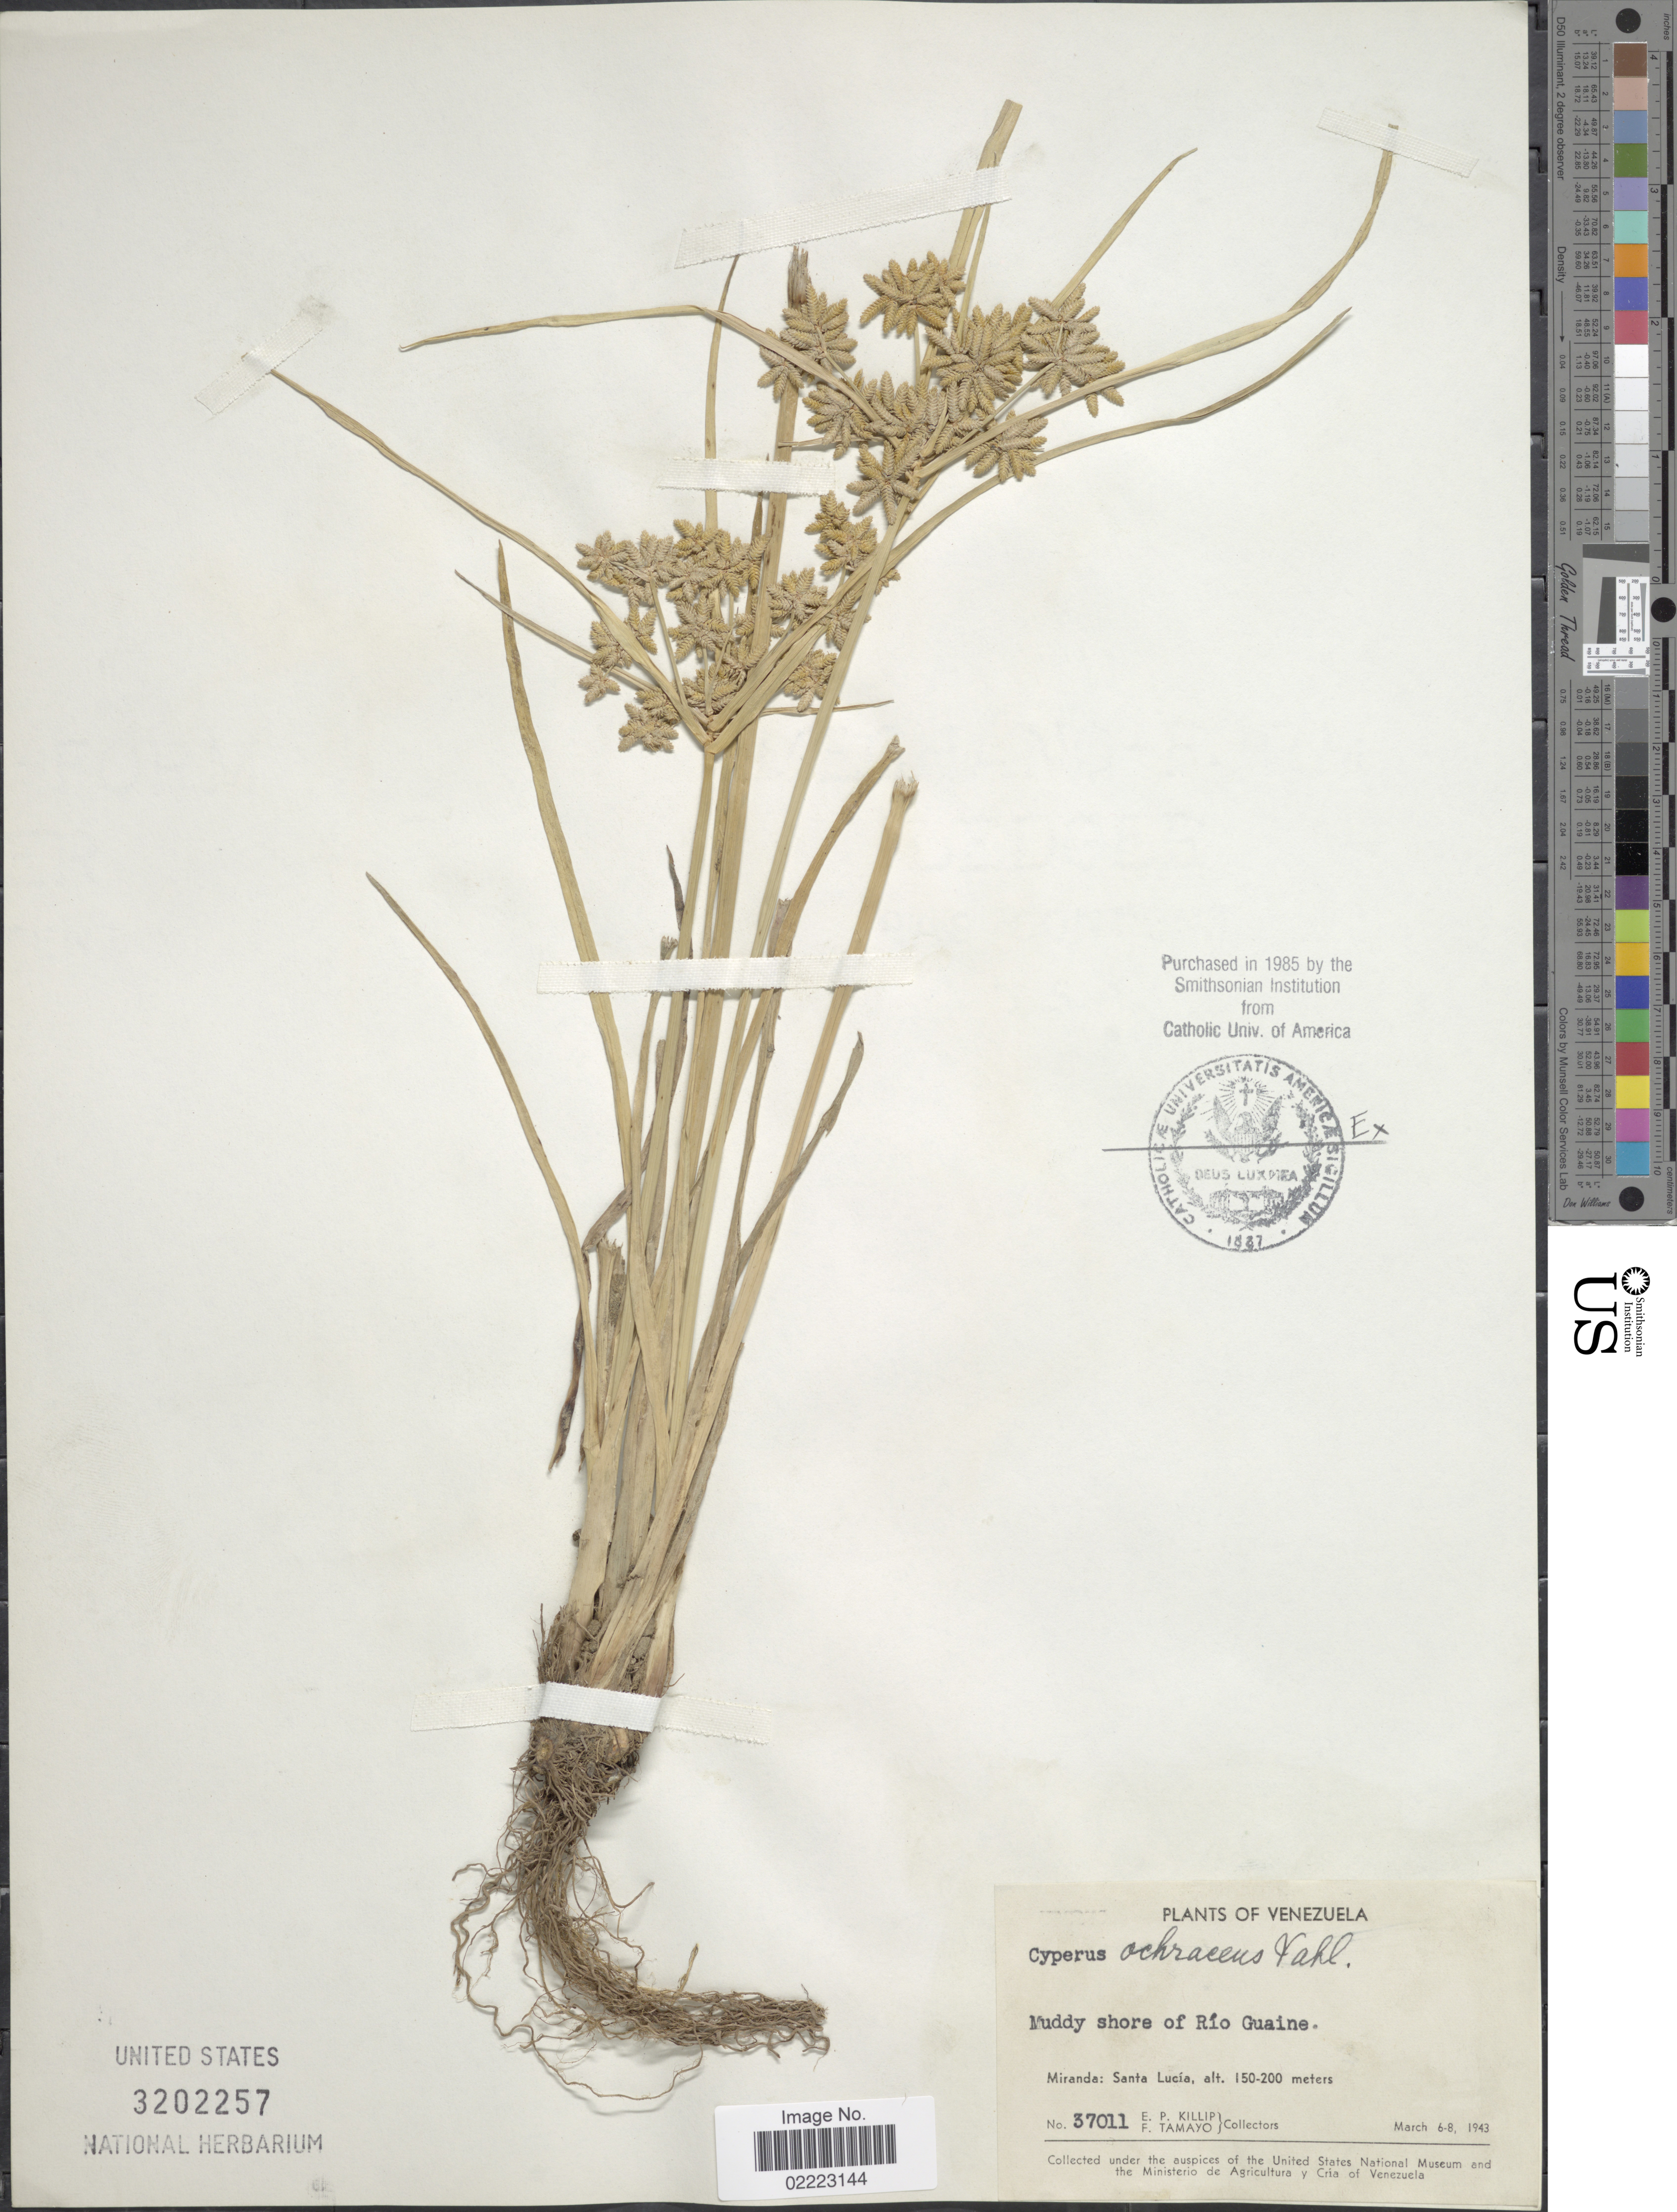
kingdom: Plantae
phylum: Tracheophyta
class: Liliopsida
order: Poales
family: Cyperaceae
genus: Cyperus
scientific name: Cyperus ochraceus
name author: Vahl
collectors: E. P. Killip & F. Tamayo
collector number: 37011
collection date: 1943-03-06/1943-03-08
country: Venezuela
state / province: Miranda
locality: Muddy shore of Río Guaine, Santa Lucia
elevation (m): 150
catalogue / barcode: US 3202257